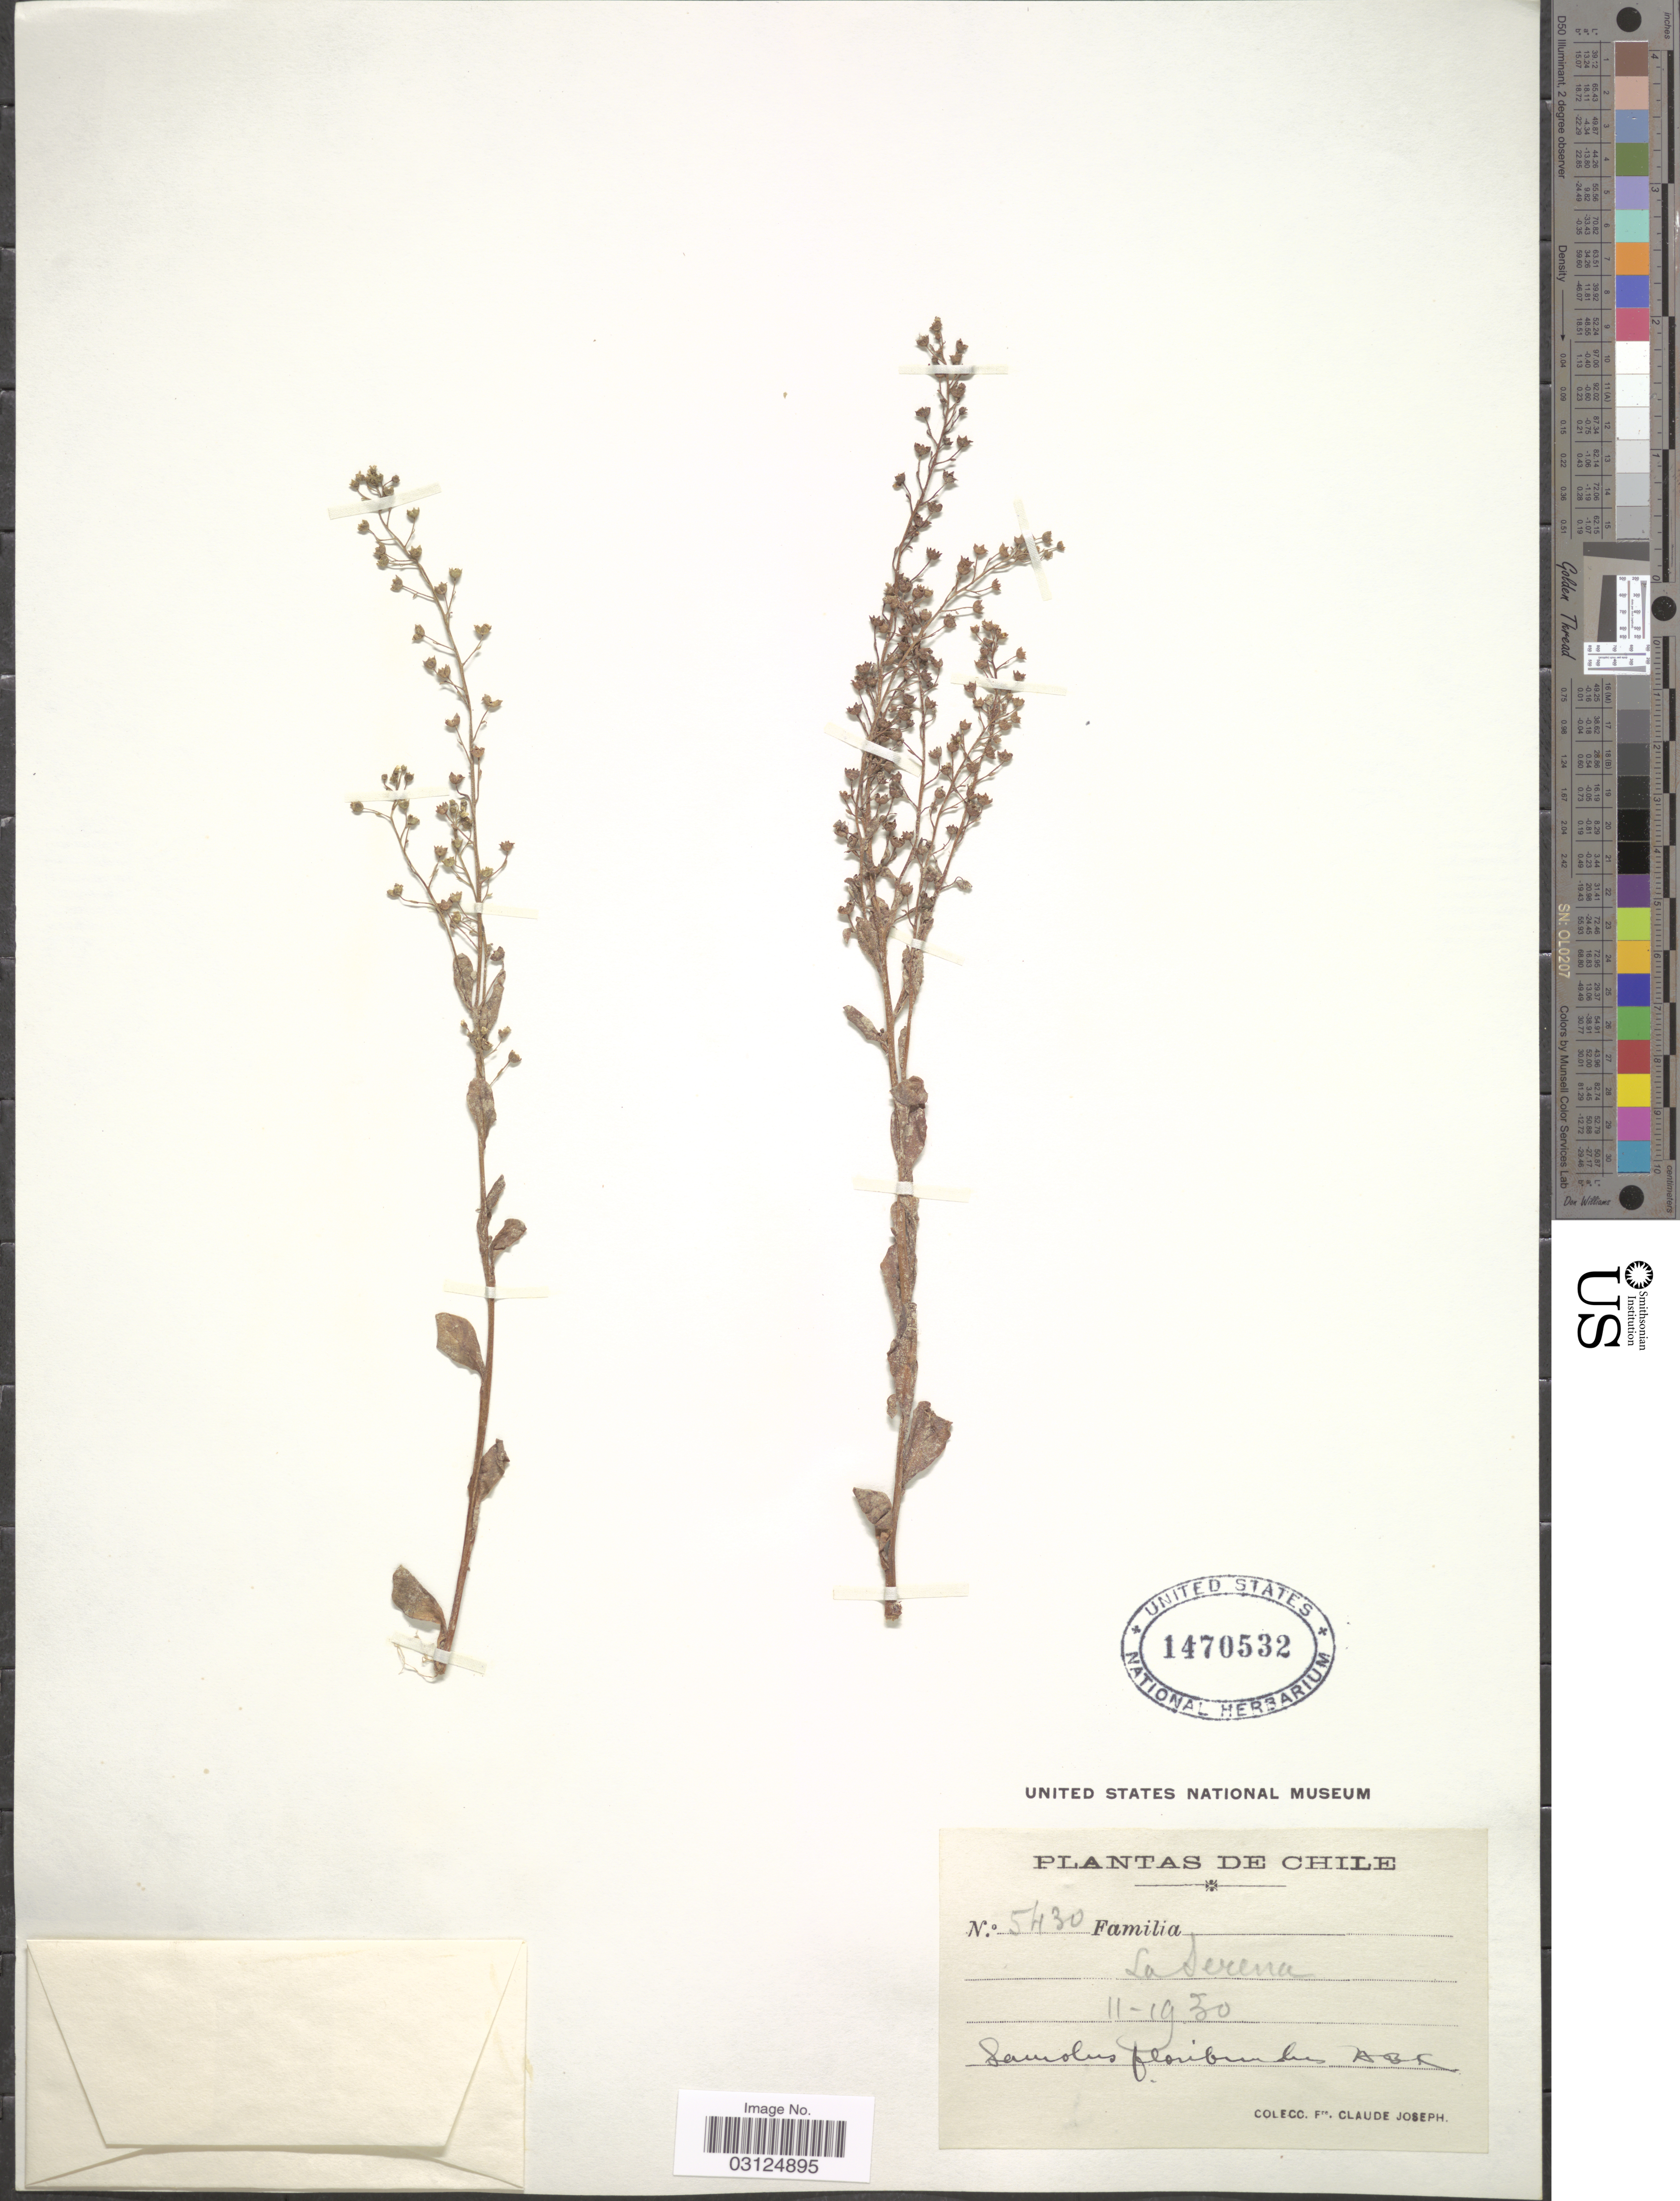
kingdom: Plantae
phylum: Tracheophyta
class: Magnoliopsida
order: Ericales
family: Primulaceae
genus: Samolus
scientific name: Samolus parviflorus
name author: Raf.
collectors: Bro. Claude-Joseph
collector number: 5430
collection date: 1930-11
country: Chile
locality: La Serena.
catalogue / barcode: US 1470532